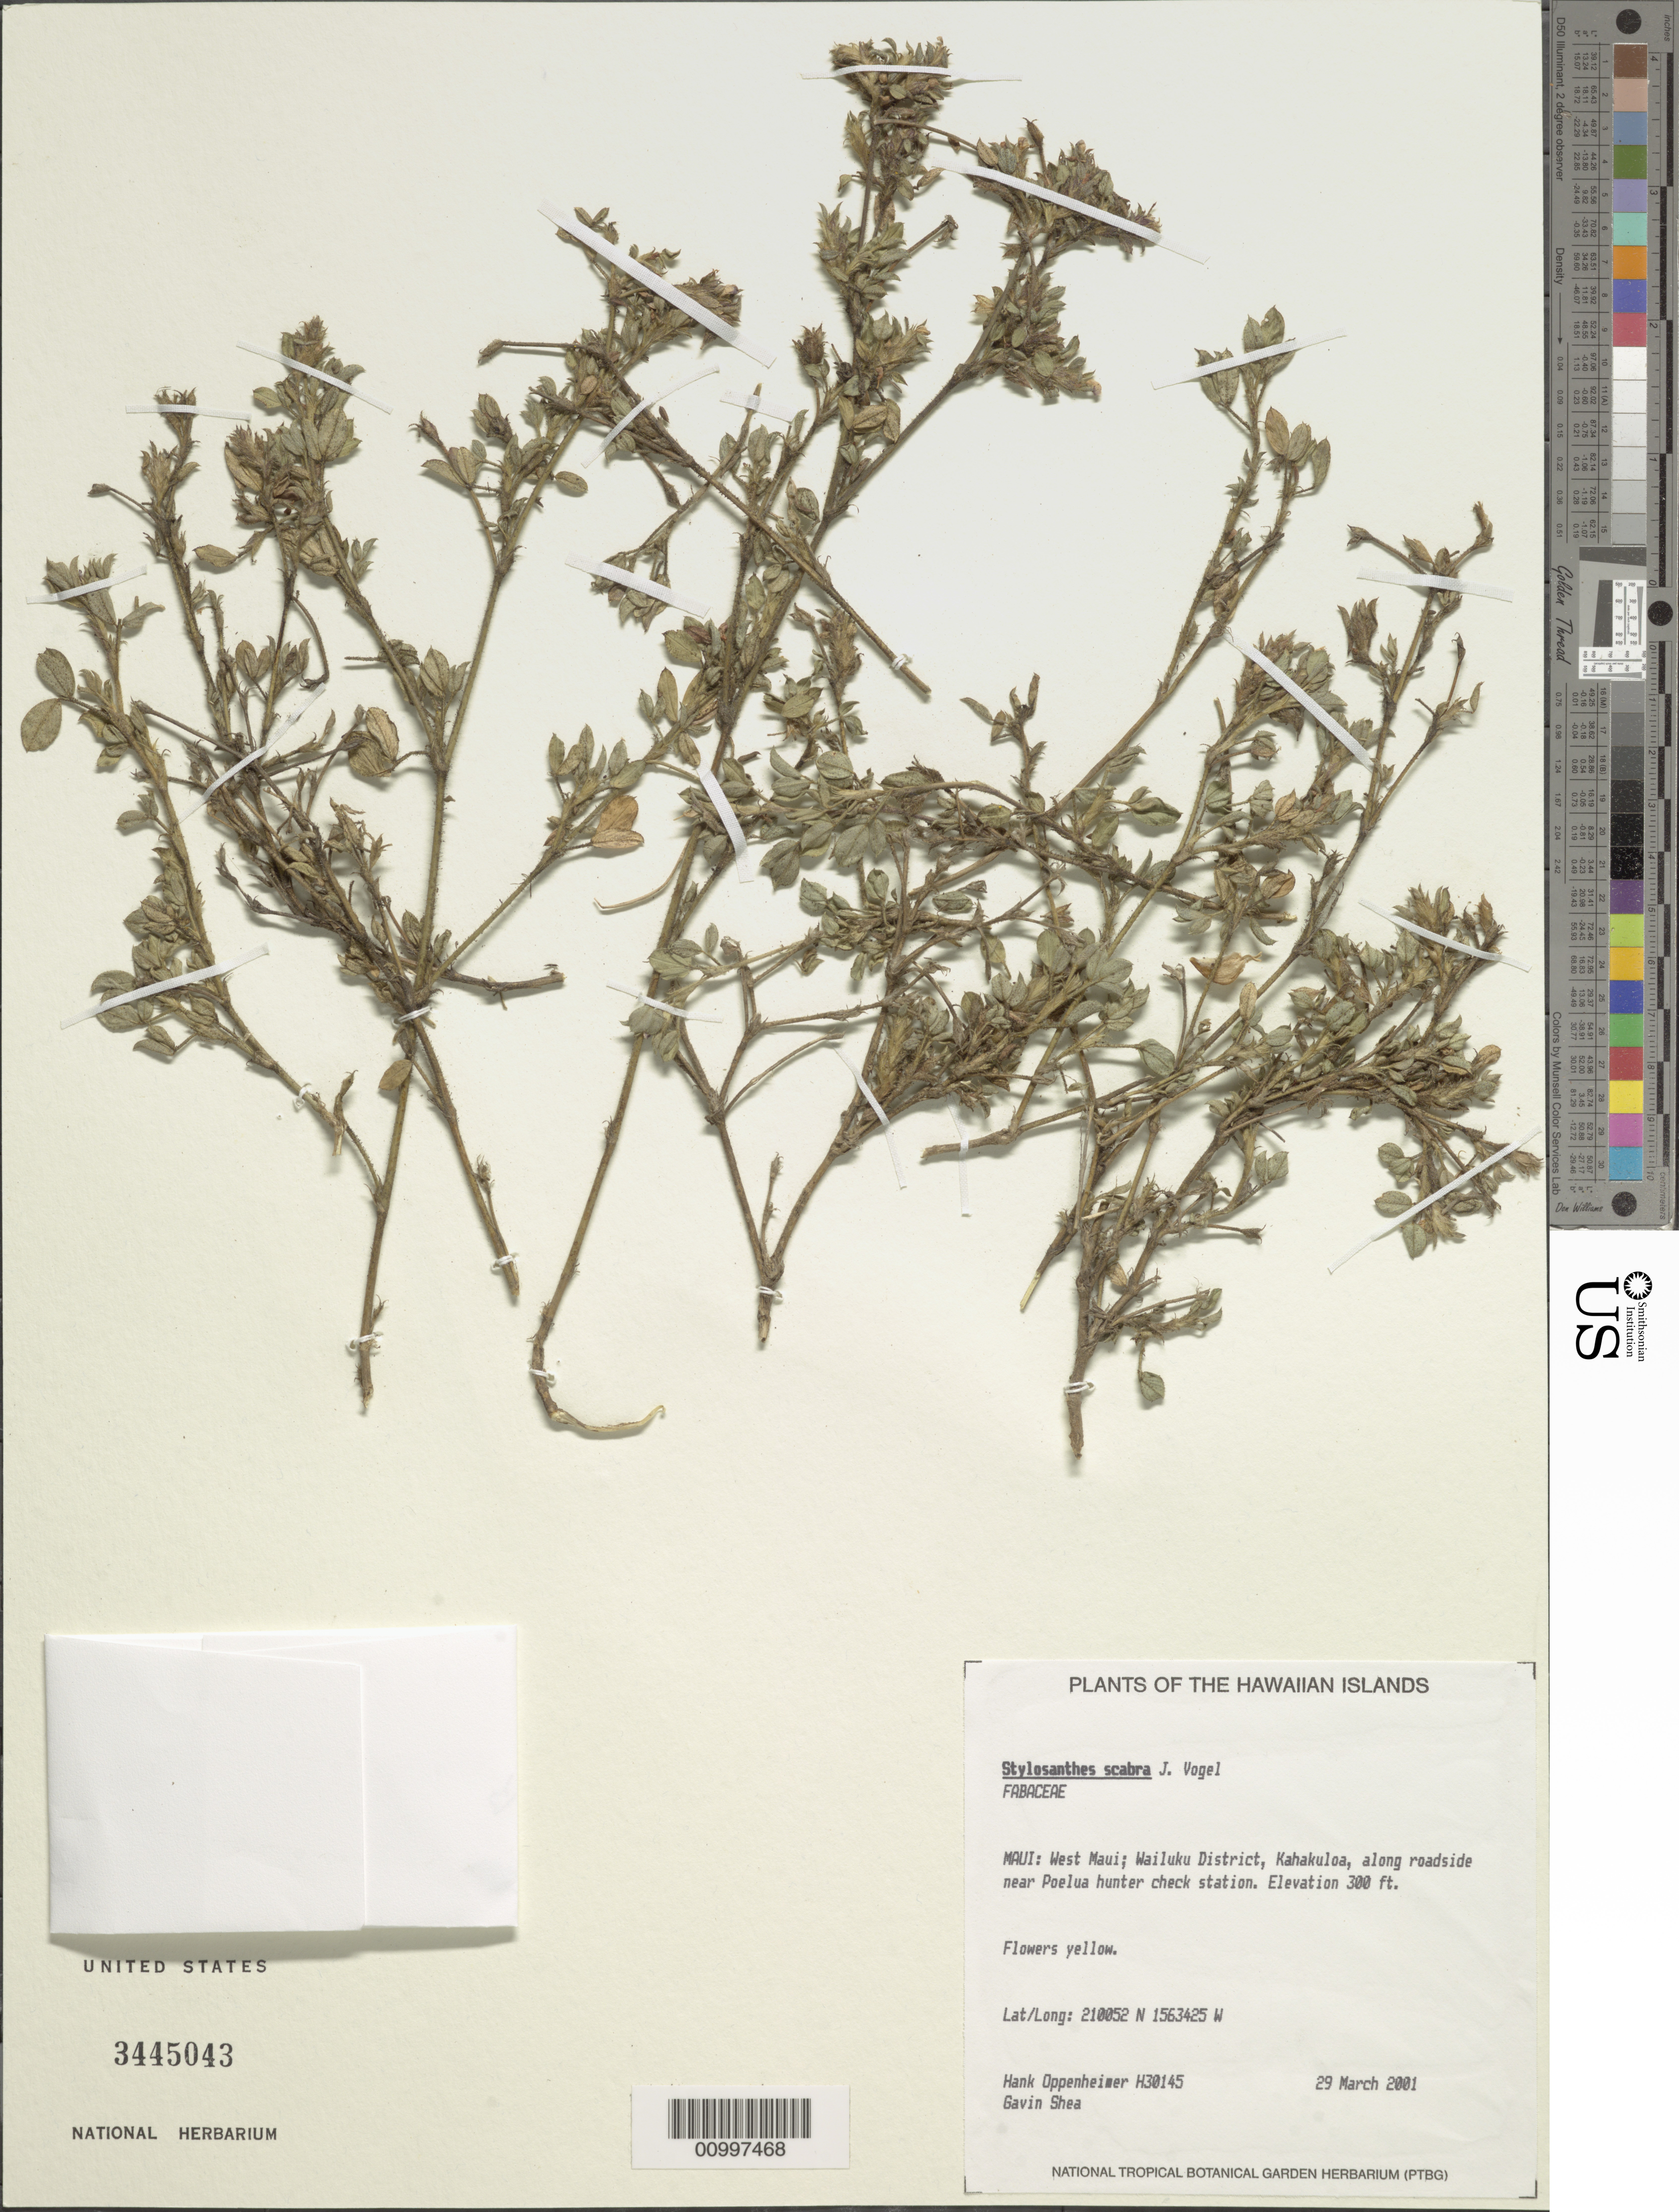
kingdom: Plantae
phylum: Tracheophyta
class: Magnoliopsida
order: Fabales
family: Fabaceae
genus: Stylosanthes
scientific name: Stylosanthes scabra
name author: Vogel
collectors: H. L. Oppenheimer & G. Shea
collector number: H30145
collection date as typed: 29 Mar 2001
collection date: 2001-03-29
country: United States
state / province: Hawaii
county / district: Maui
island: Maui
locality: W Maui; Wailuku District, Kahakuloa, along roadside near Poelua hunter check station.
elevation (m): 91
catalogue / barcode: US 3445043